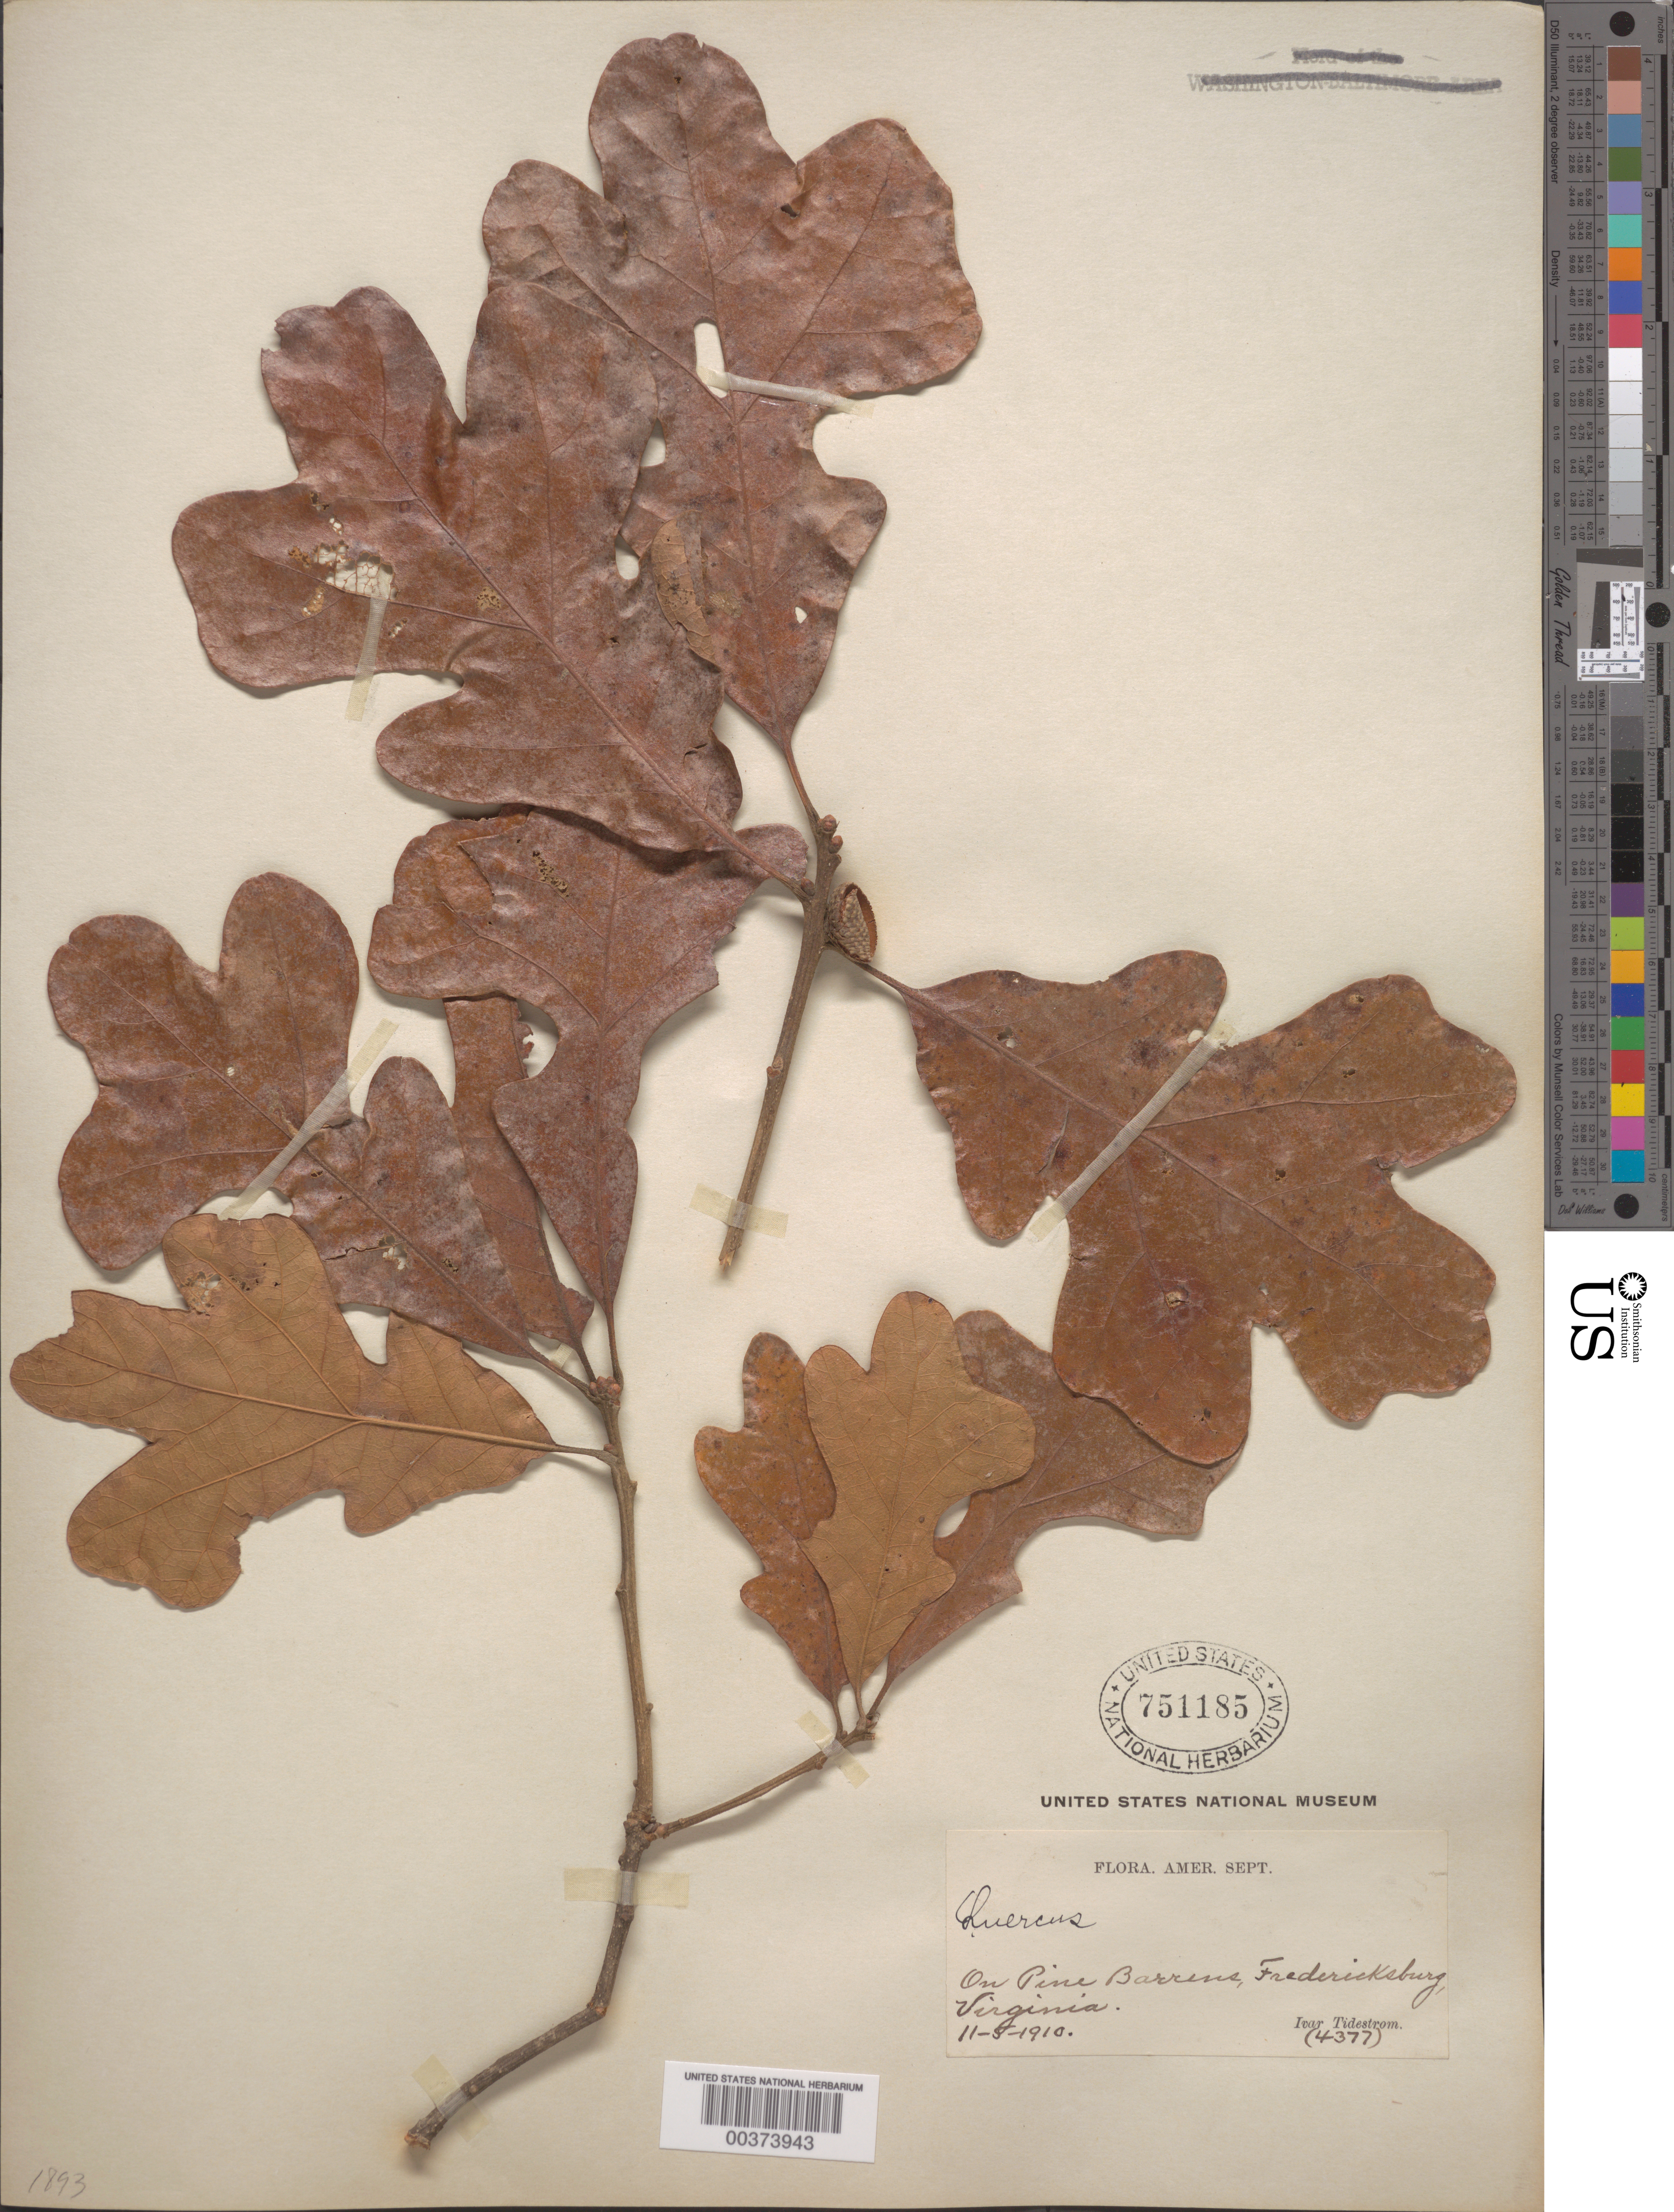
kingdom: Plantae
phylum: Tracheophyta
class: Magnoliopsida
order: Fagales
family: Fagaceae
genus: Quercus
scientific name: Quercus sp.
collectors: I. F. Tidestrom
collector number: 4377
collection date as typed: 05 Nov 1910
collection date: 1910-11-05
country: United States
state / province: Virginia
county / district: City of Fredericksburg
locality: Fredericksburg. [within Spotsylvania County]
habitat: Pine barrens.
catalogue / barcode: US 751185